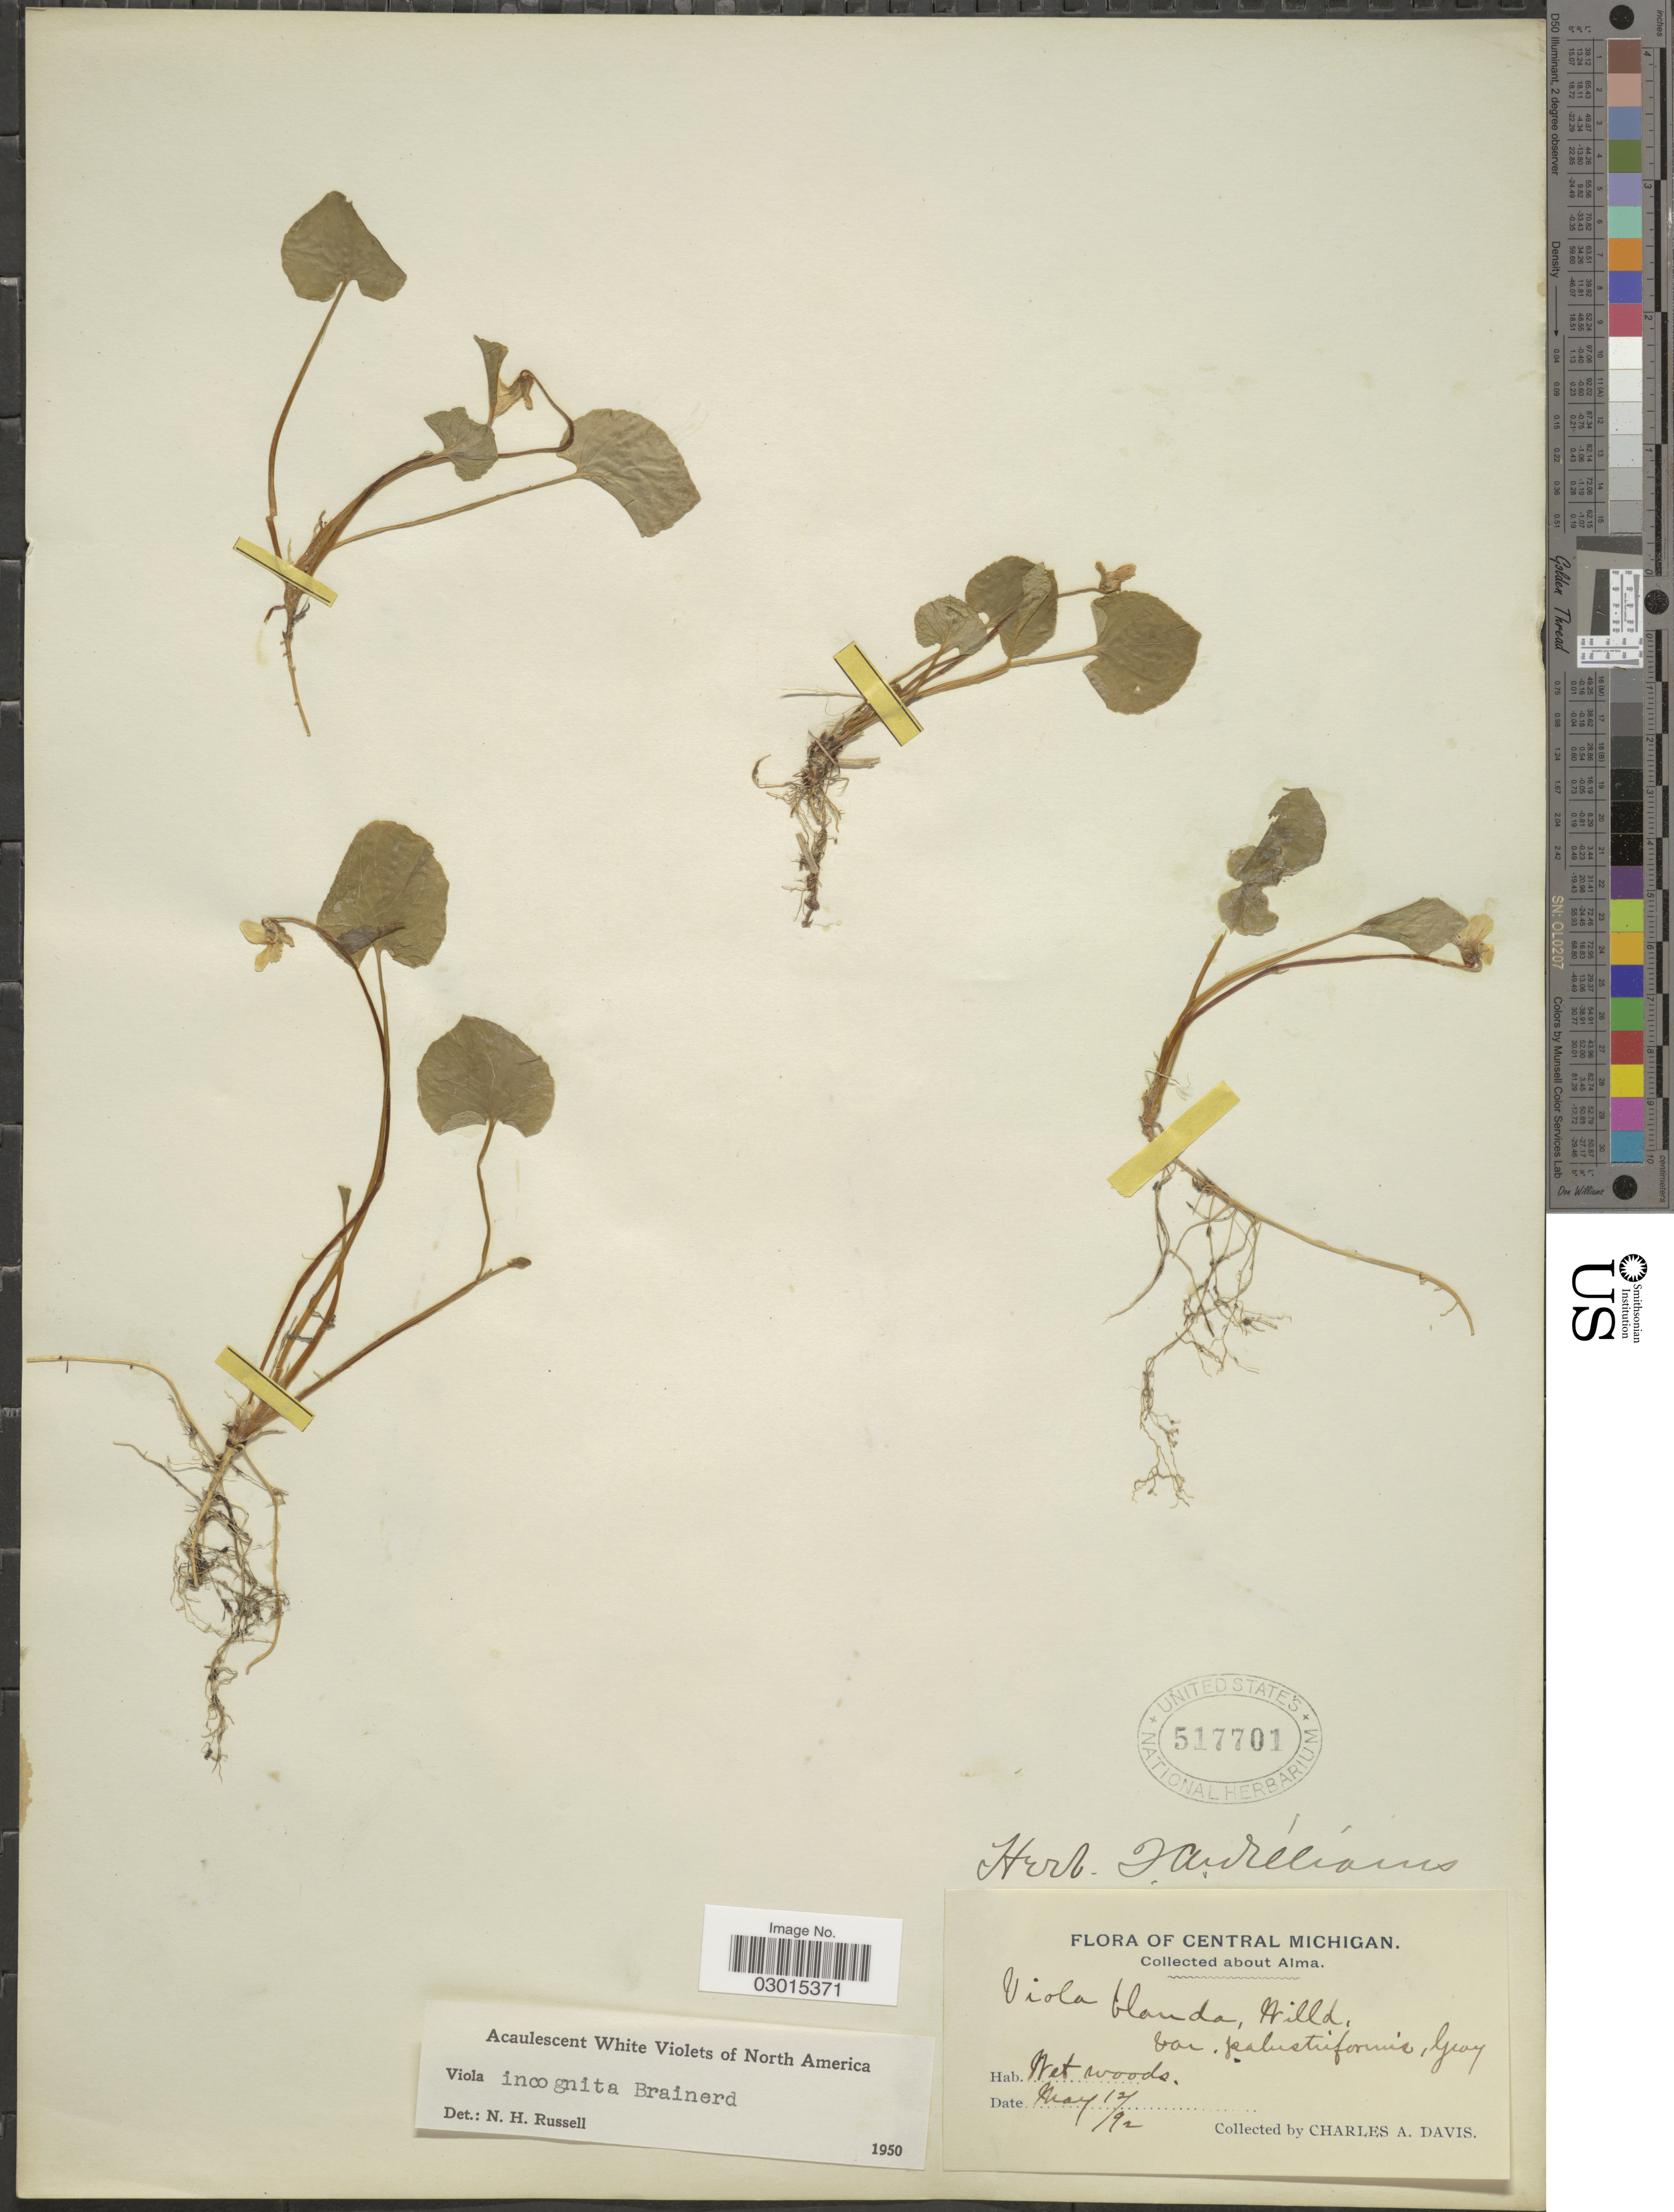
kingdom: Plantae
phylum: Tracheophyta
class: Magnoliopsida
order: Malpighiales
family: Violaceae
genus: Viola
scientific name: Viola incognita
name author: Brainerd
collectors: C. Davis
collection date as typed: Transcribed d/m/y: 12/5/92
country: United States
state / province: Michigan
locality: Central Michigan. About Alma.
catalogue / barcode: US 517701